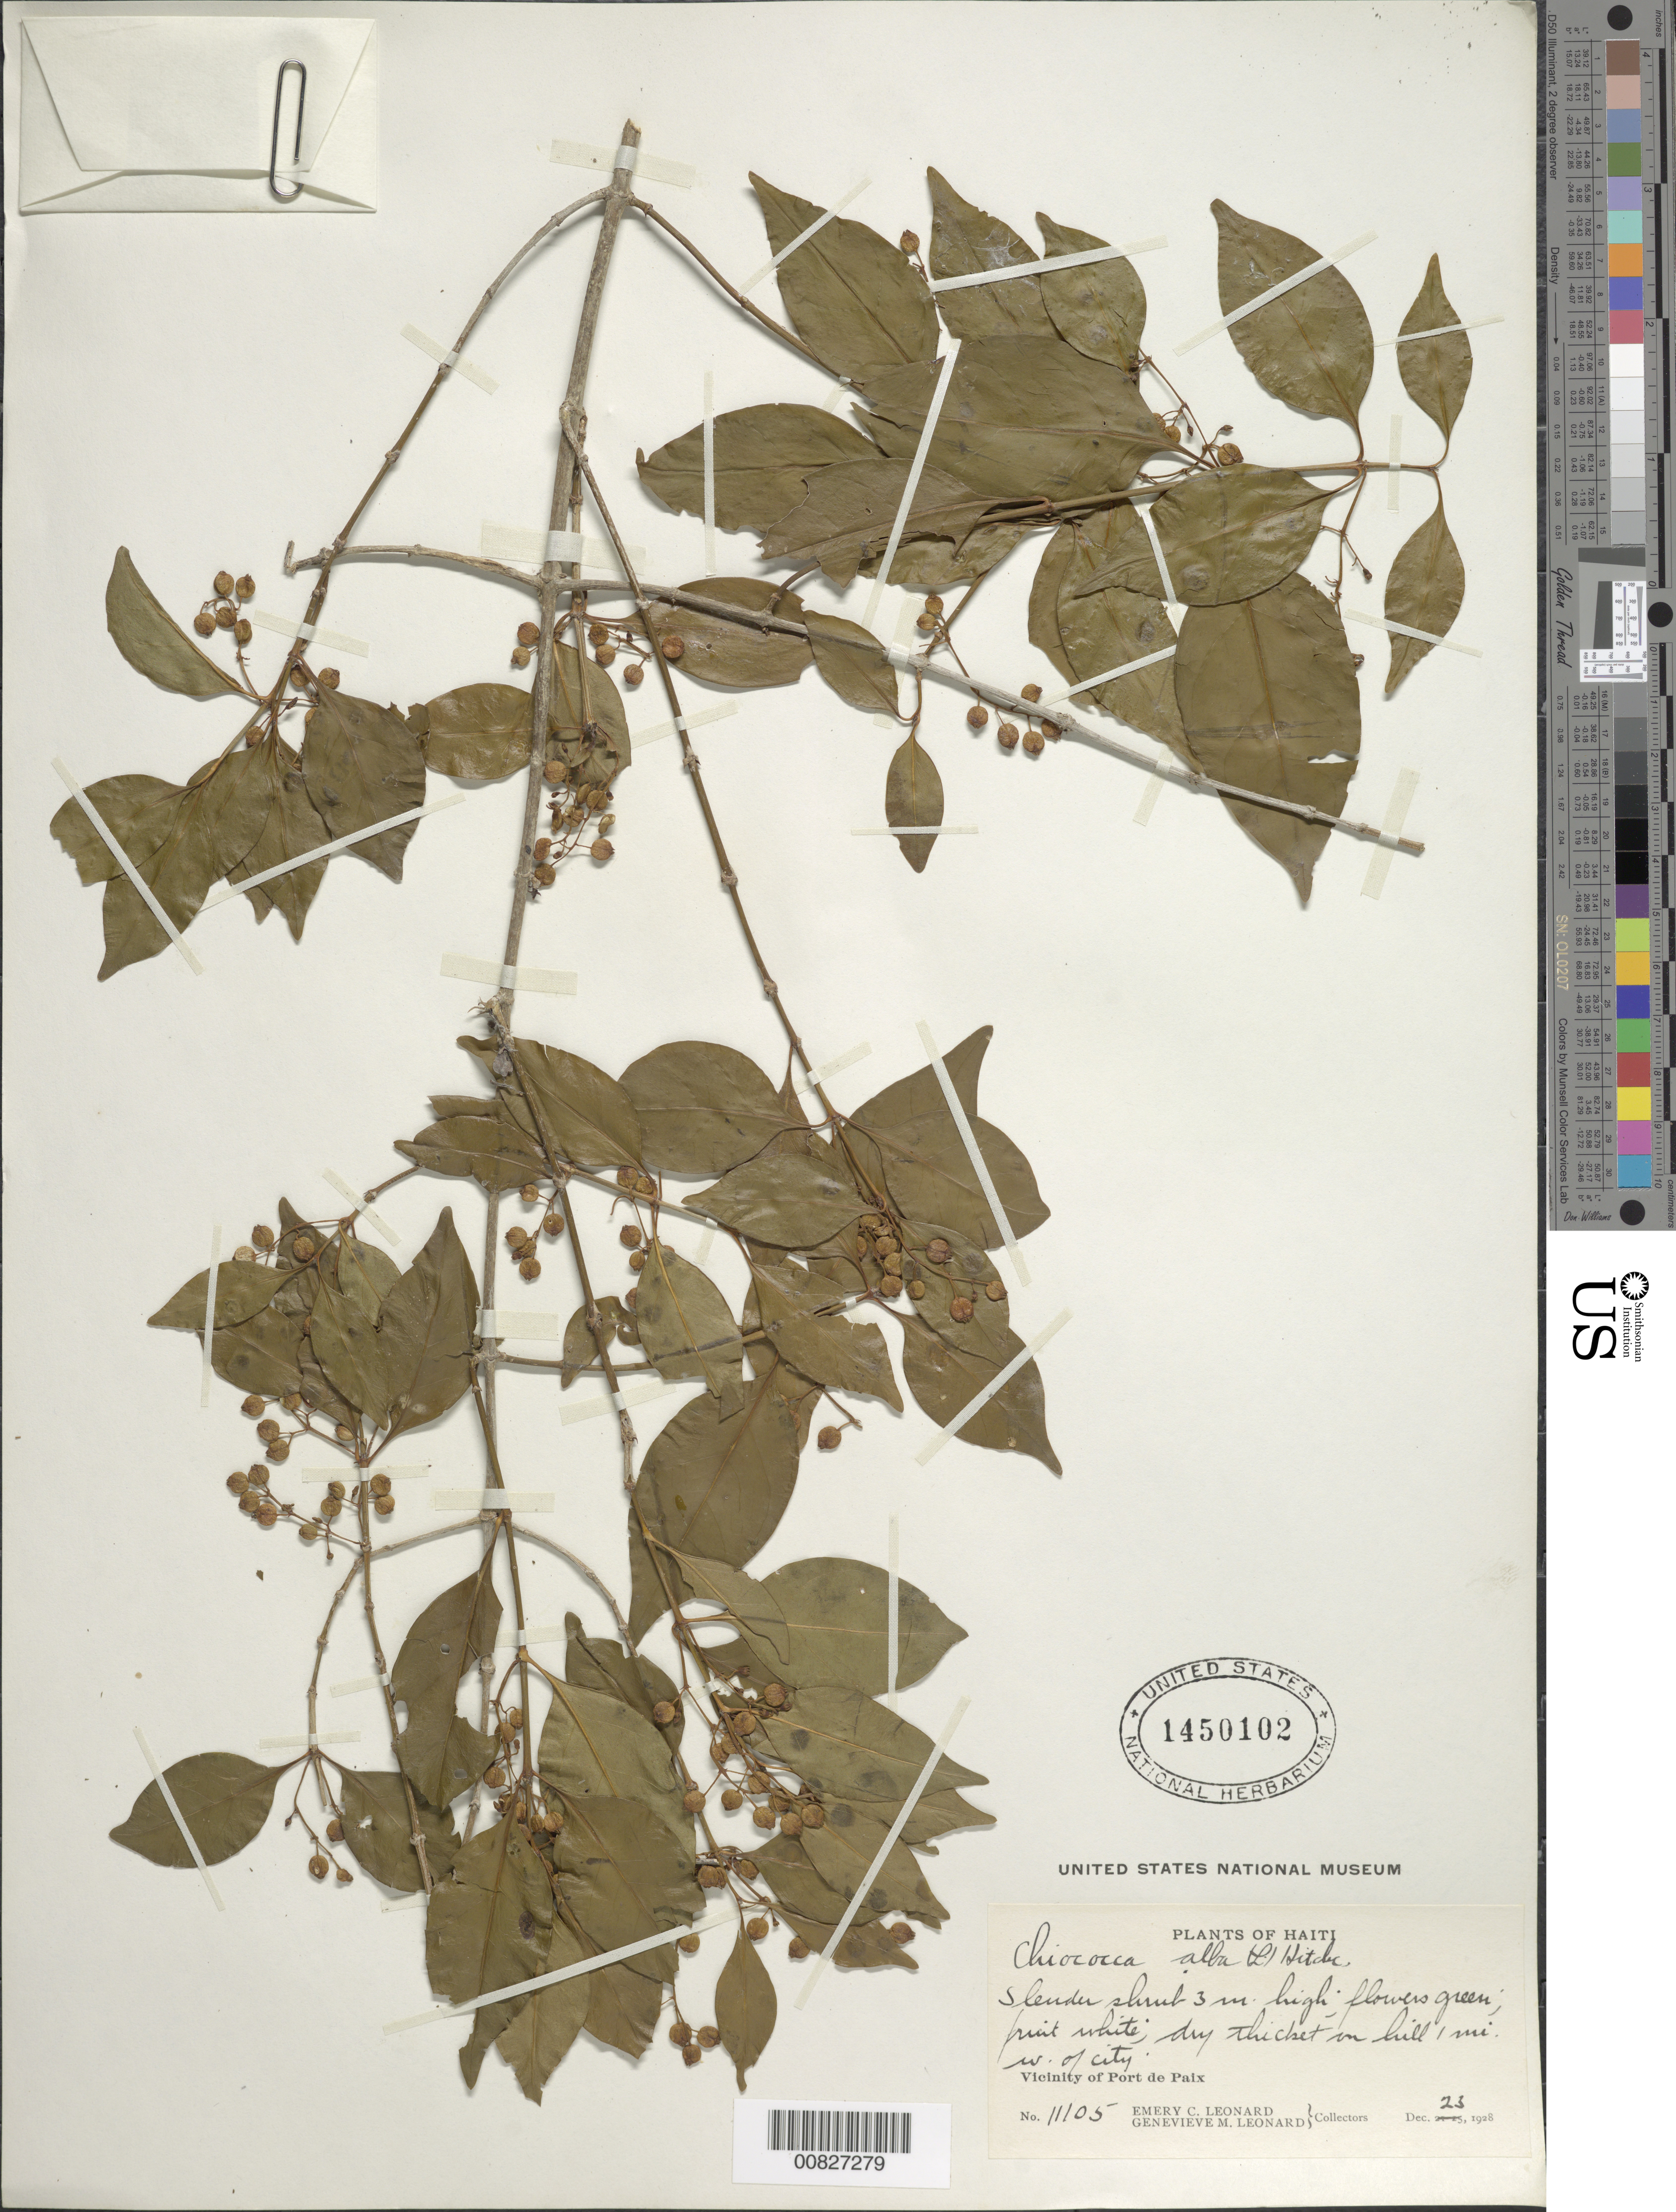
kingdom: Plantae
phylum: Tracheophyta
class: Magnoliopsida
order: Gentianales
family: Rubiaceae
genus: Chiococca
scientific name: Chiococca alba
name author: (L.) Hitchc.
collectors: E. C. Leonard & G. M. Leonard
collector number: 11105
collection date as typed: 23 Dec 1928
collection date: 1928-12-23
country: Haiti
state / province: Nord-Ouest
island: Hispaniola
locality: Vicinity of Port de Paix, 1 mile W of city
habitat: Dry thicket on hill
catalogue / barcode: US 1450102